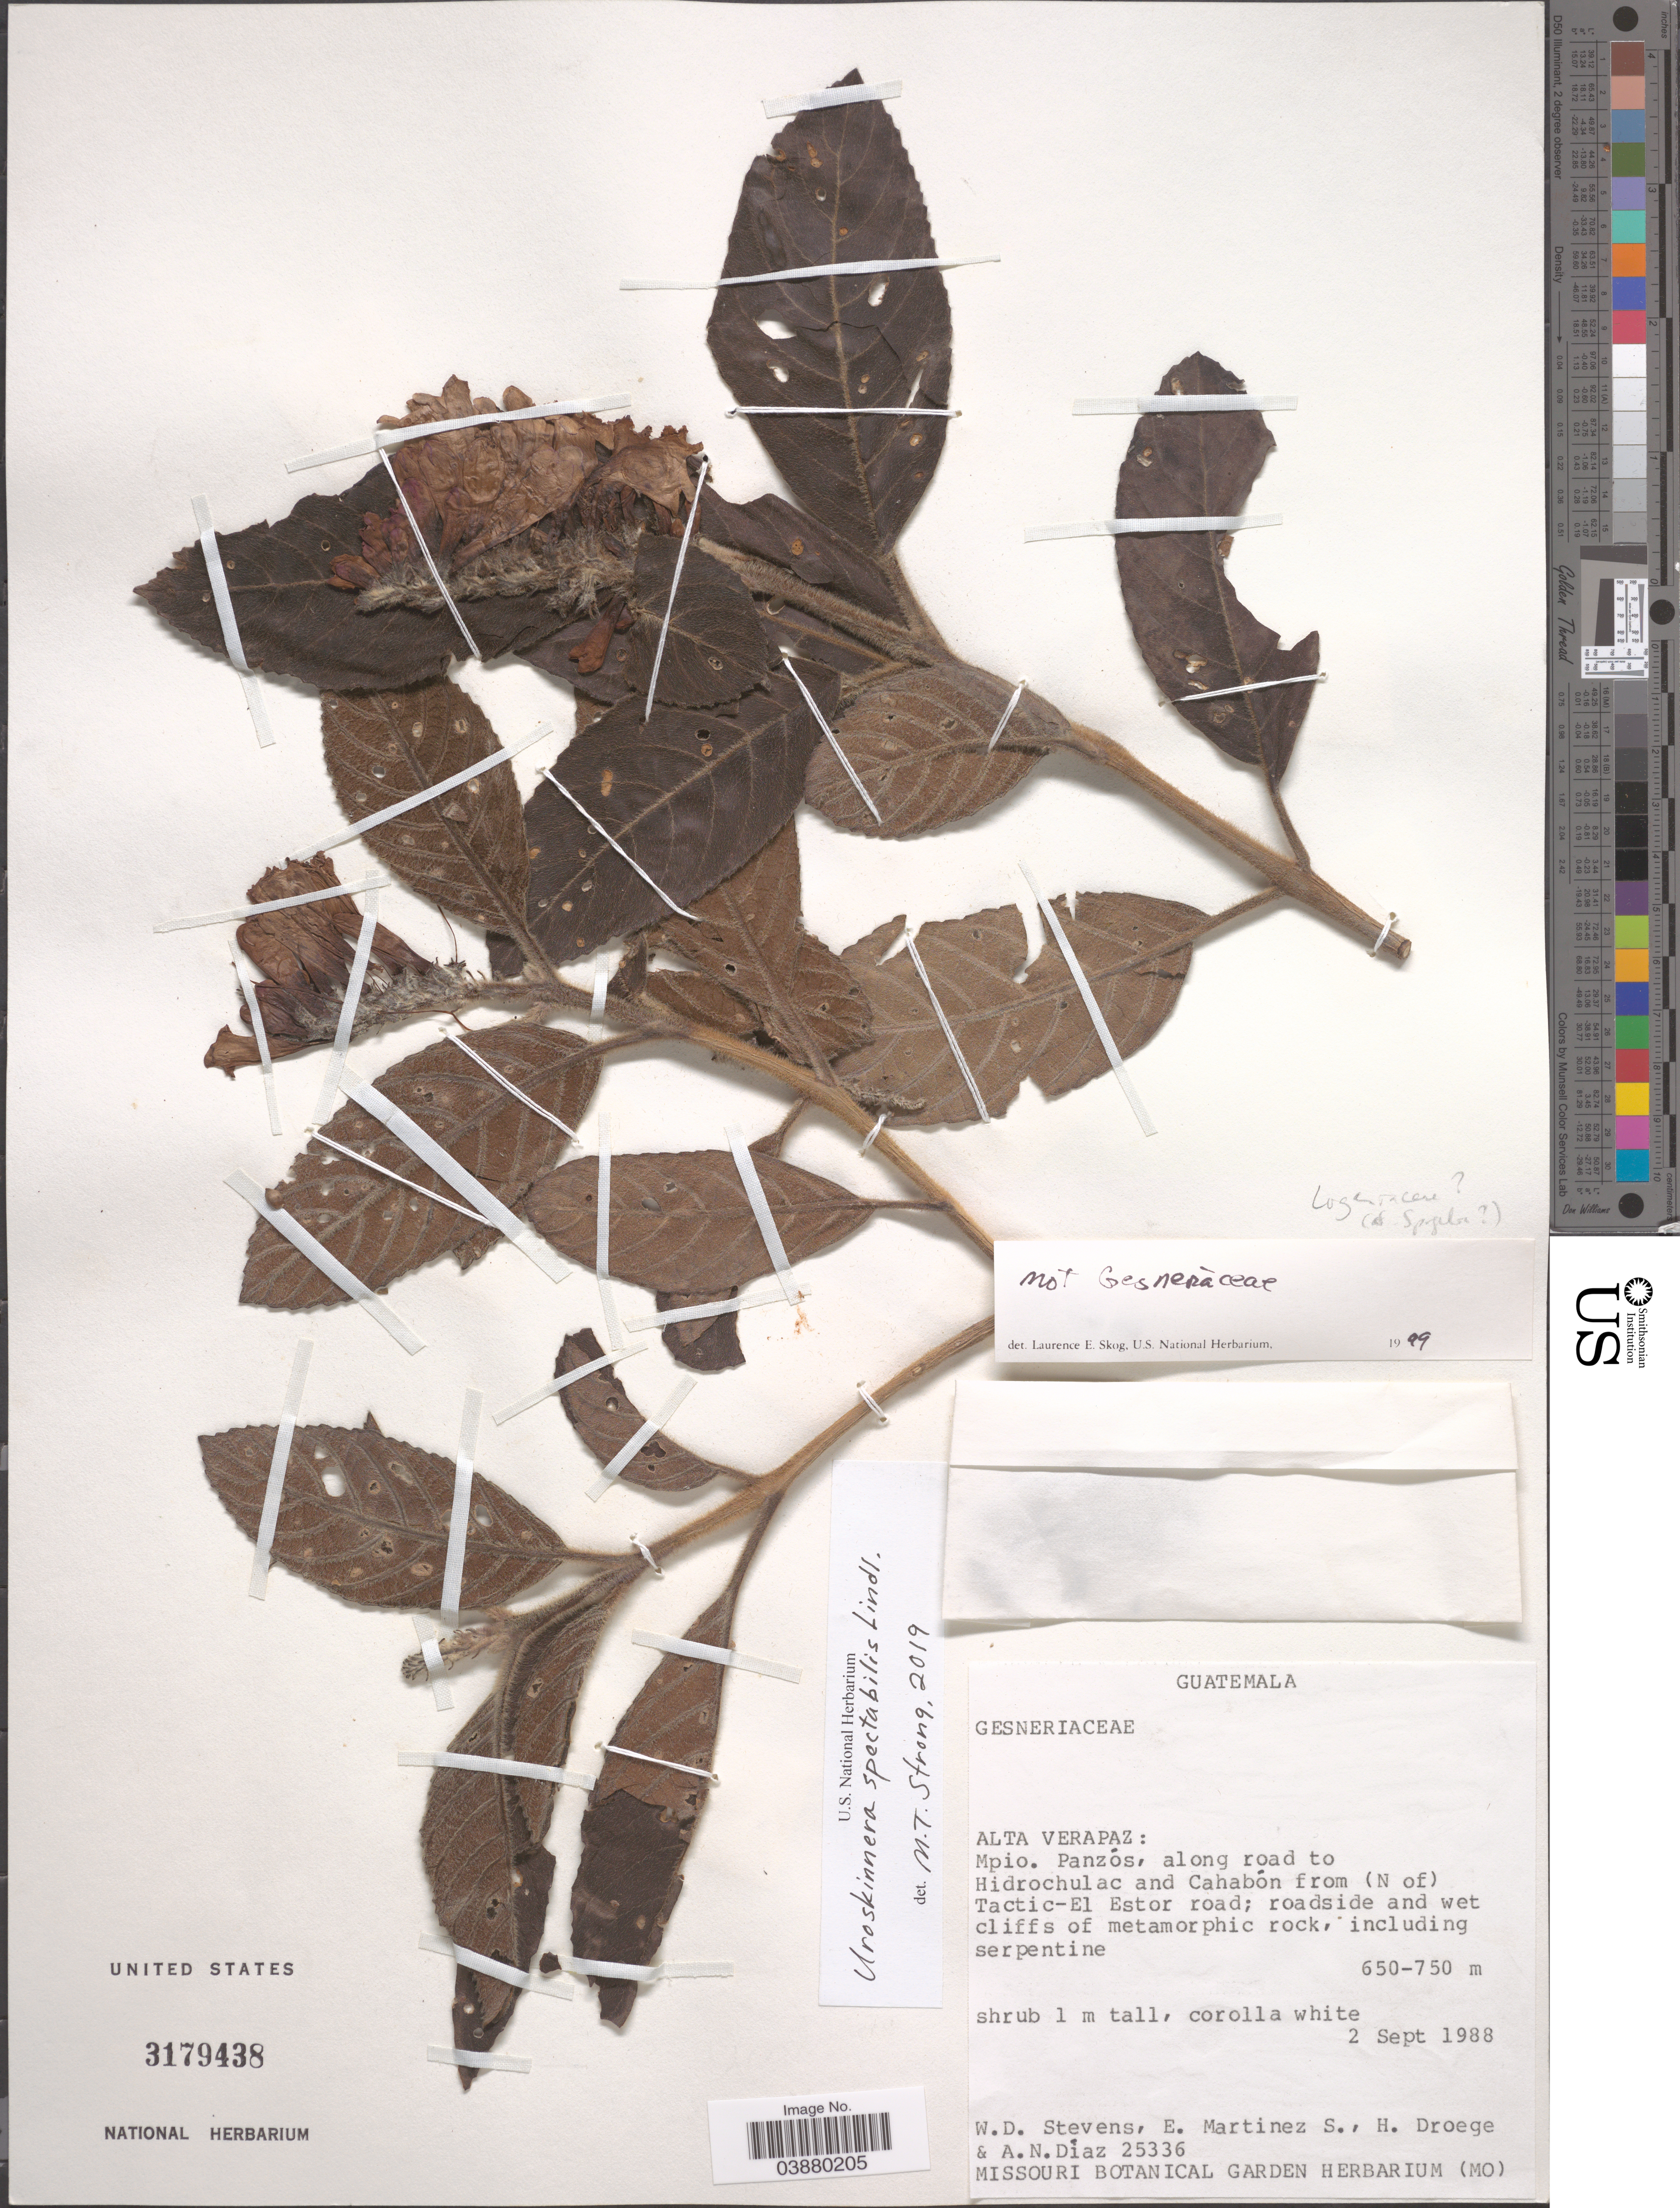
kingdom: Plantae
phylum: Tracheophyta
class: Magnoliopsida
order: Lamiales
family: Plantaginaceae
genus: Uroskinnera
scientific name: Uroskinnera spectabilis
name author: Lindl.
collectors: W. D. Stevens, E. Martínez, H. Droege & A. Diaz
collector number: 25336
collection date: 1988-09-02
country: Guatemala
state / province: Alta Verapaz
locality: Mpio. Panzós, along road to Hidrochulac and Cahabón from (N of) Tactic-El Estor road.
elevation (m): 650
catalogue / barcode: US 3179438